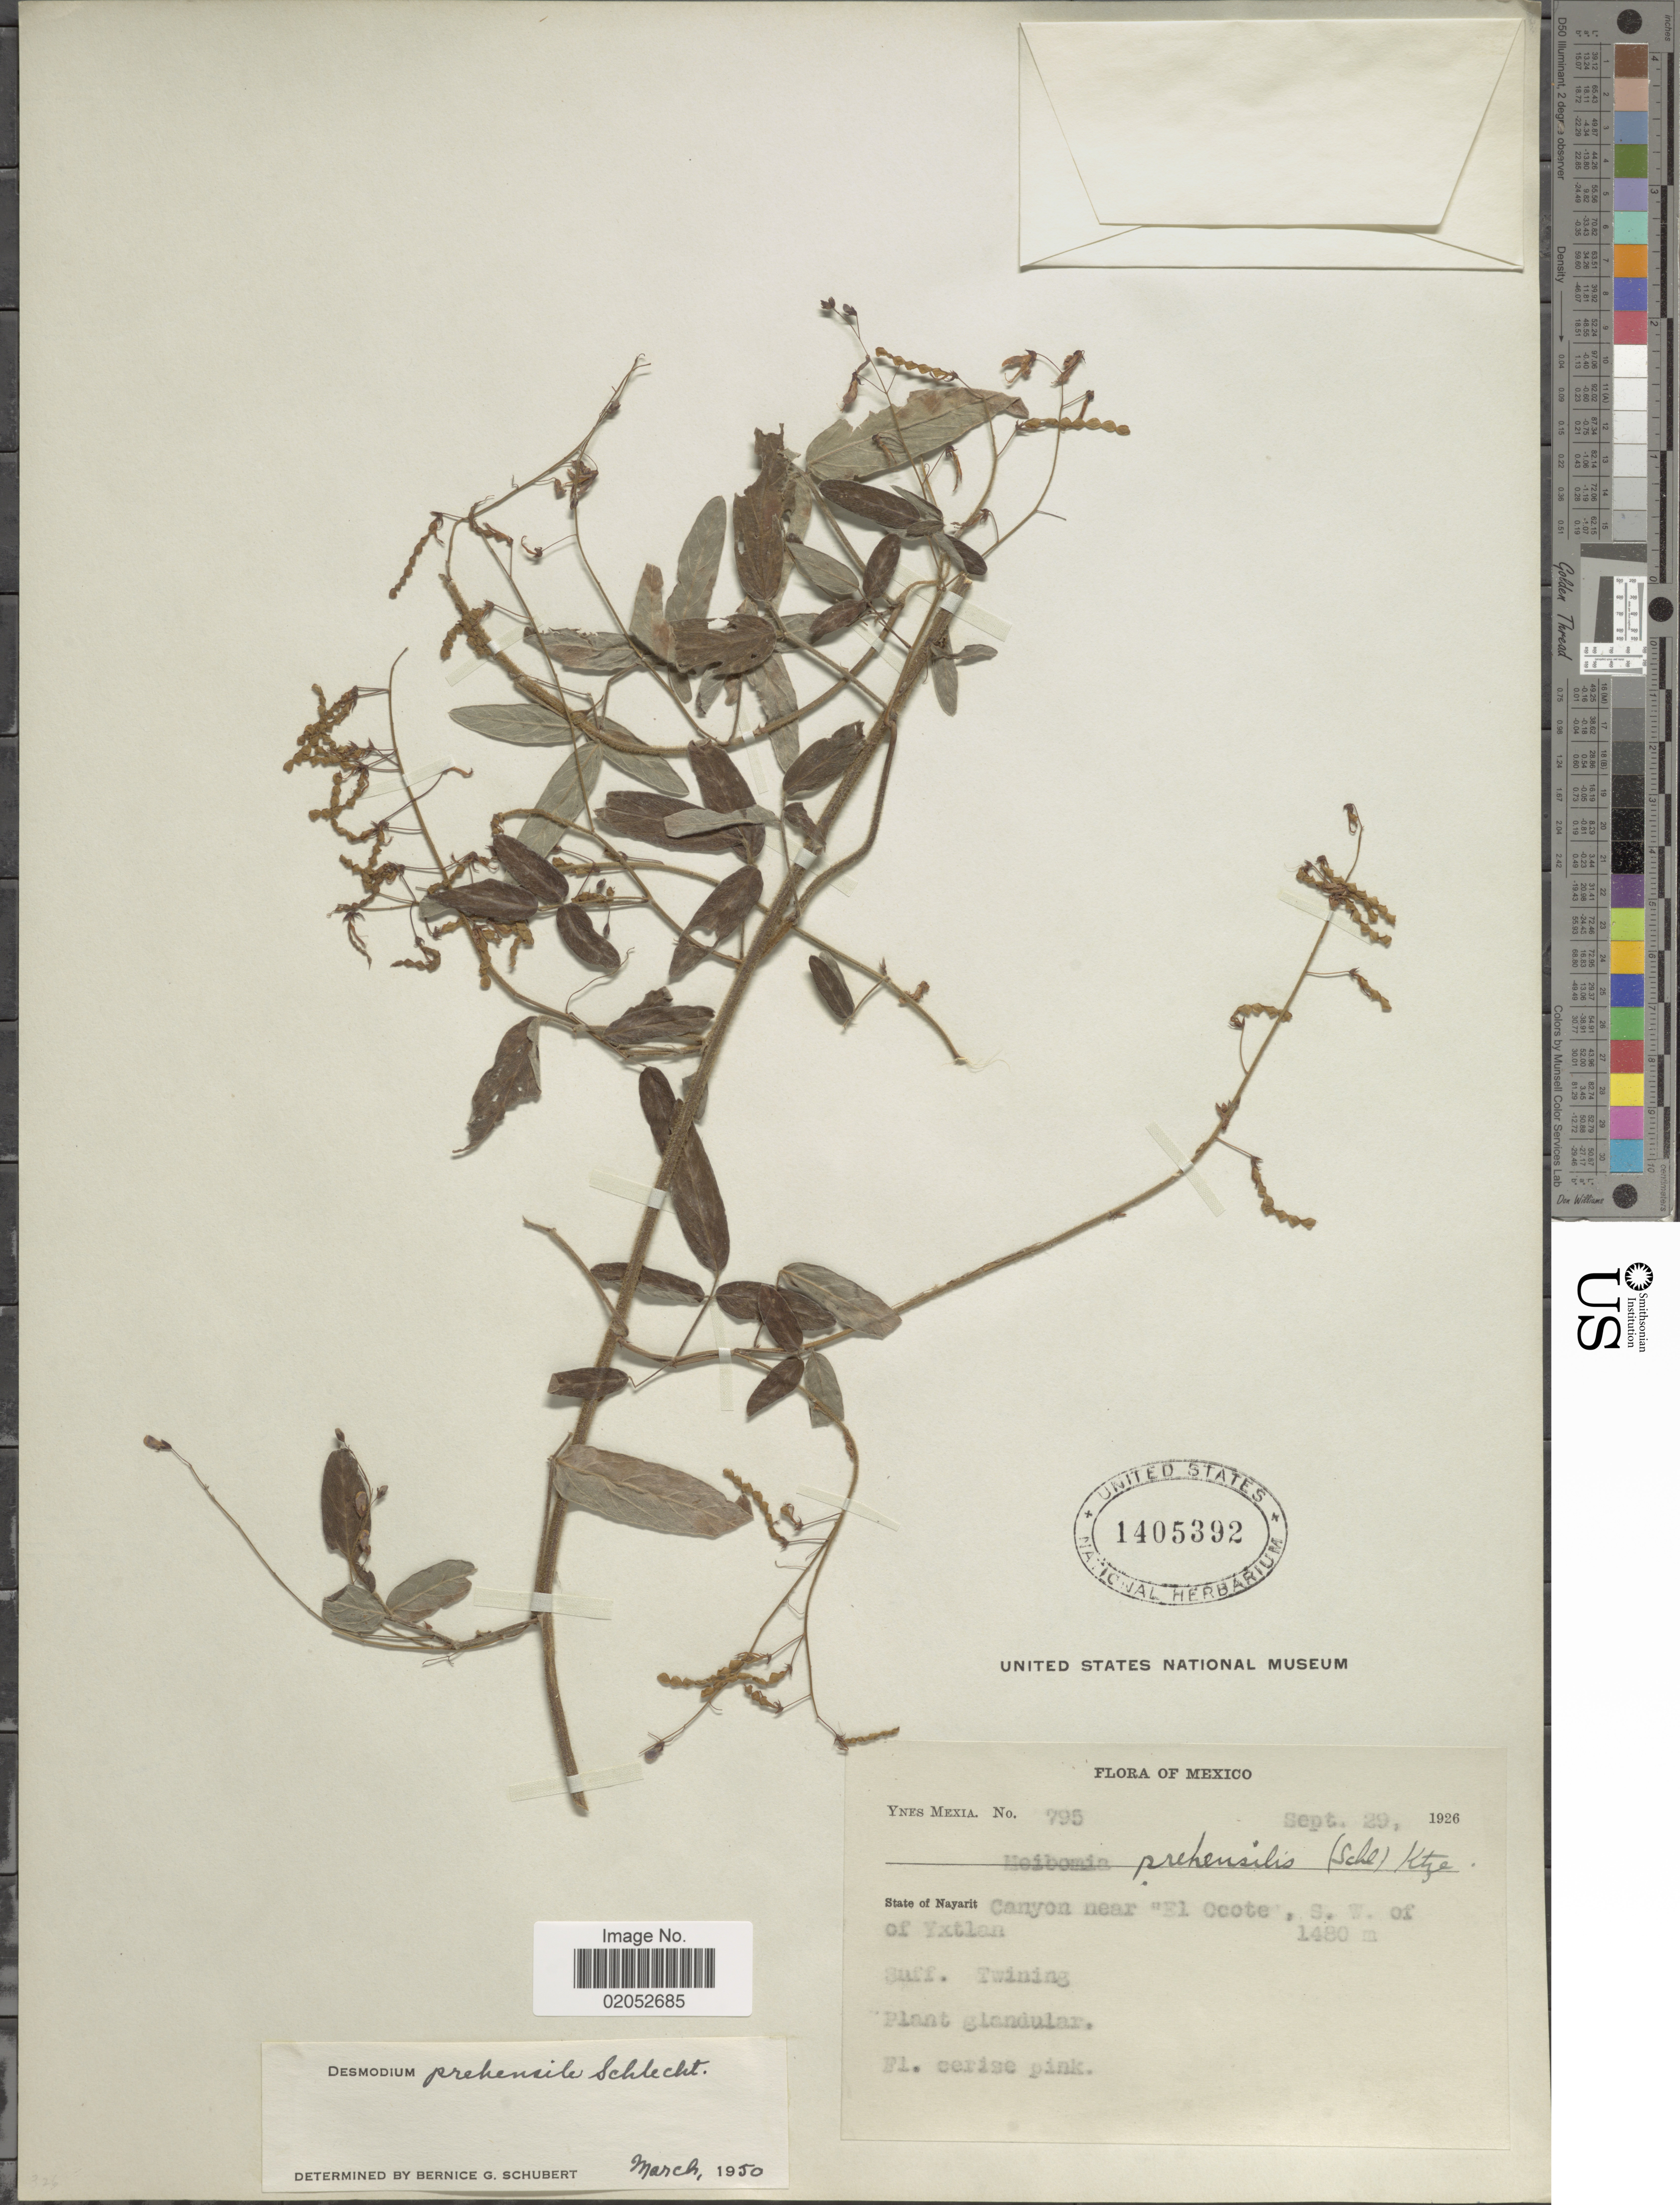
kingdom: Plantae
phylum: Tracheophyta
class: Magnoliopsida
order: Fabales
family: Fabaceae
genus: Desmodium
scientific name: Desmodium prehensile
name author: Schltdl.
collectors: Y. Mexia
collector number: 795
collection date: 1926-09-29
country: Mexico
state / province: Nayarit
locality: State of Nayarit, Canyon near "El Ocote", S.W. of Yxtlan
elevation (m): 1480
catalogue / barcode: US 1405392